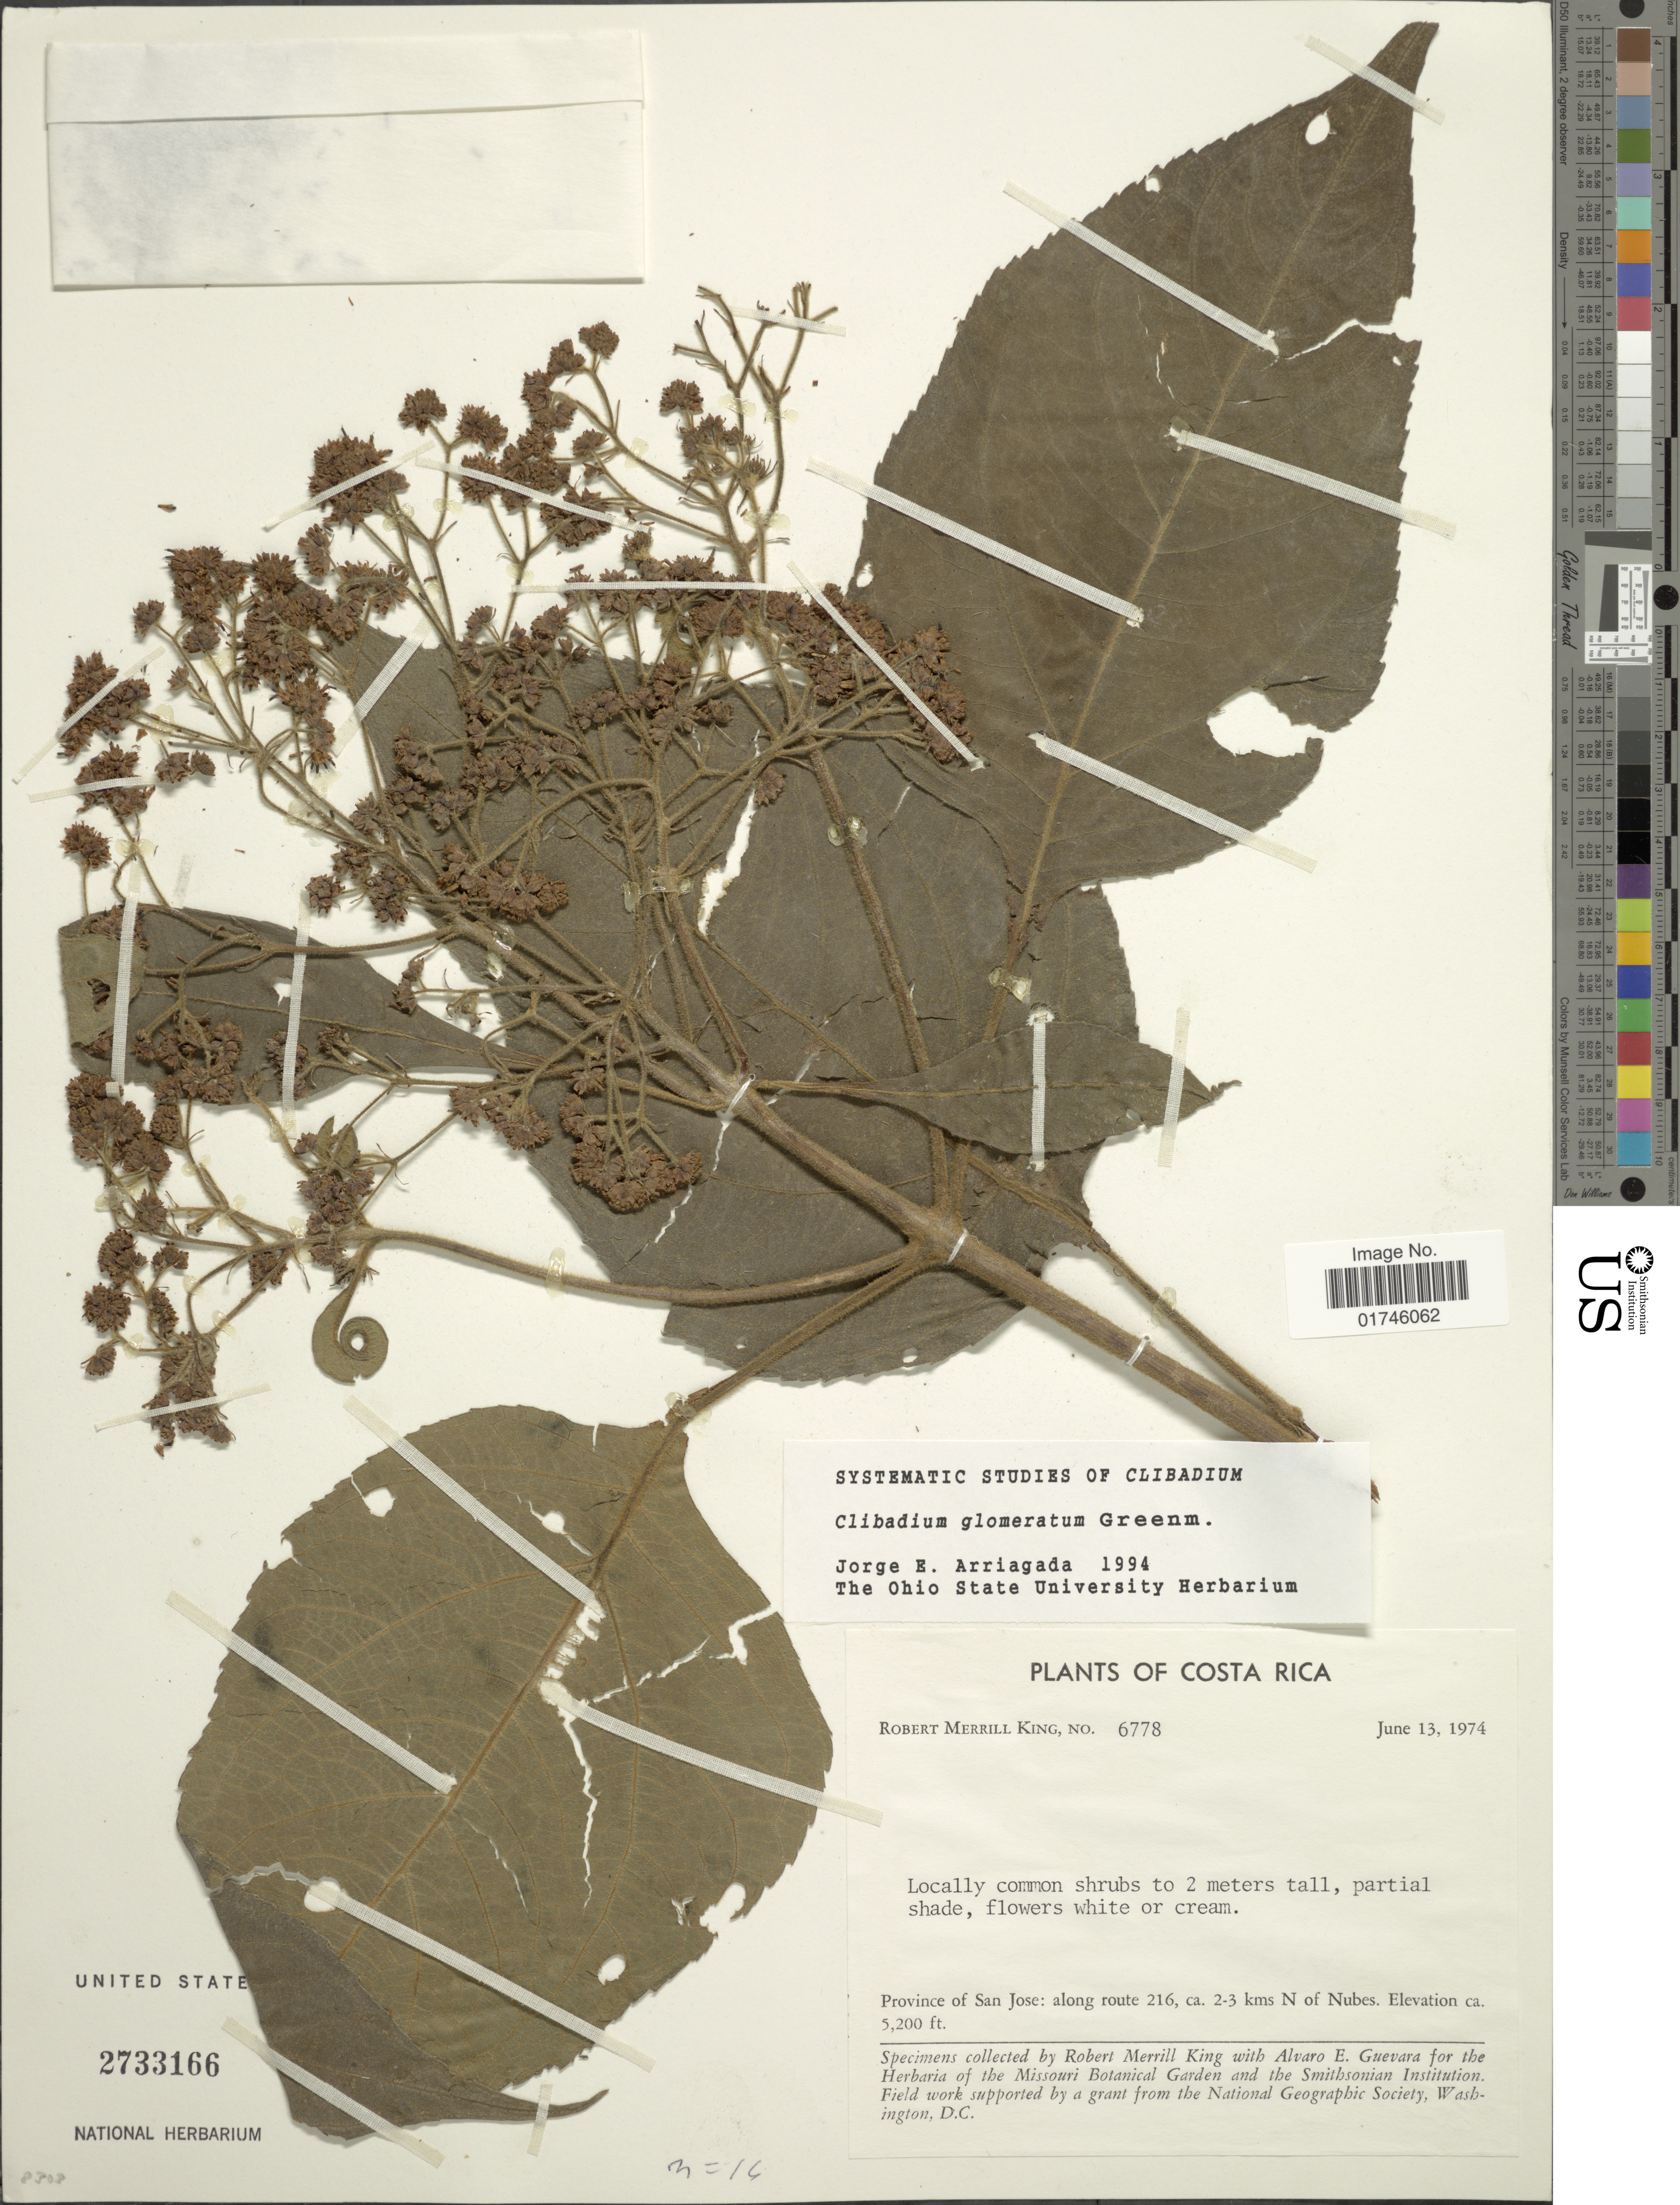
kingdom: Plantae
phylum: Tracheophyta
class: Magnoliopsida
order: Asterales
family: Asteraceae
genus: Clibadium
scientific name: Clibadium glomeratum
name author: Greenm.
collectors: R. M. King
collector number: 6778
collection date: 1974-06-13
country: Costa Rica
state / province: San José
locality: Costa Rica. Province of San Jose, along route 216, ca. 2-3 kms N of Nubes.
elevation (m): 1585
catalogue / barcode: US 2733166